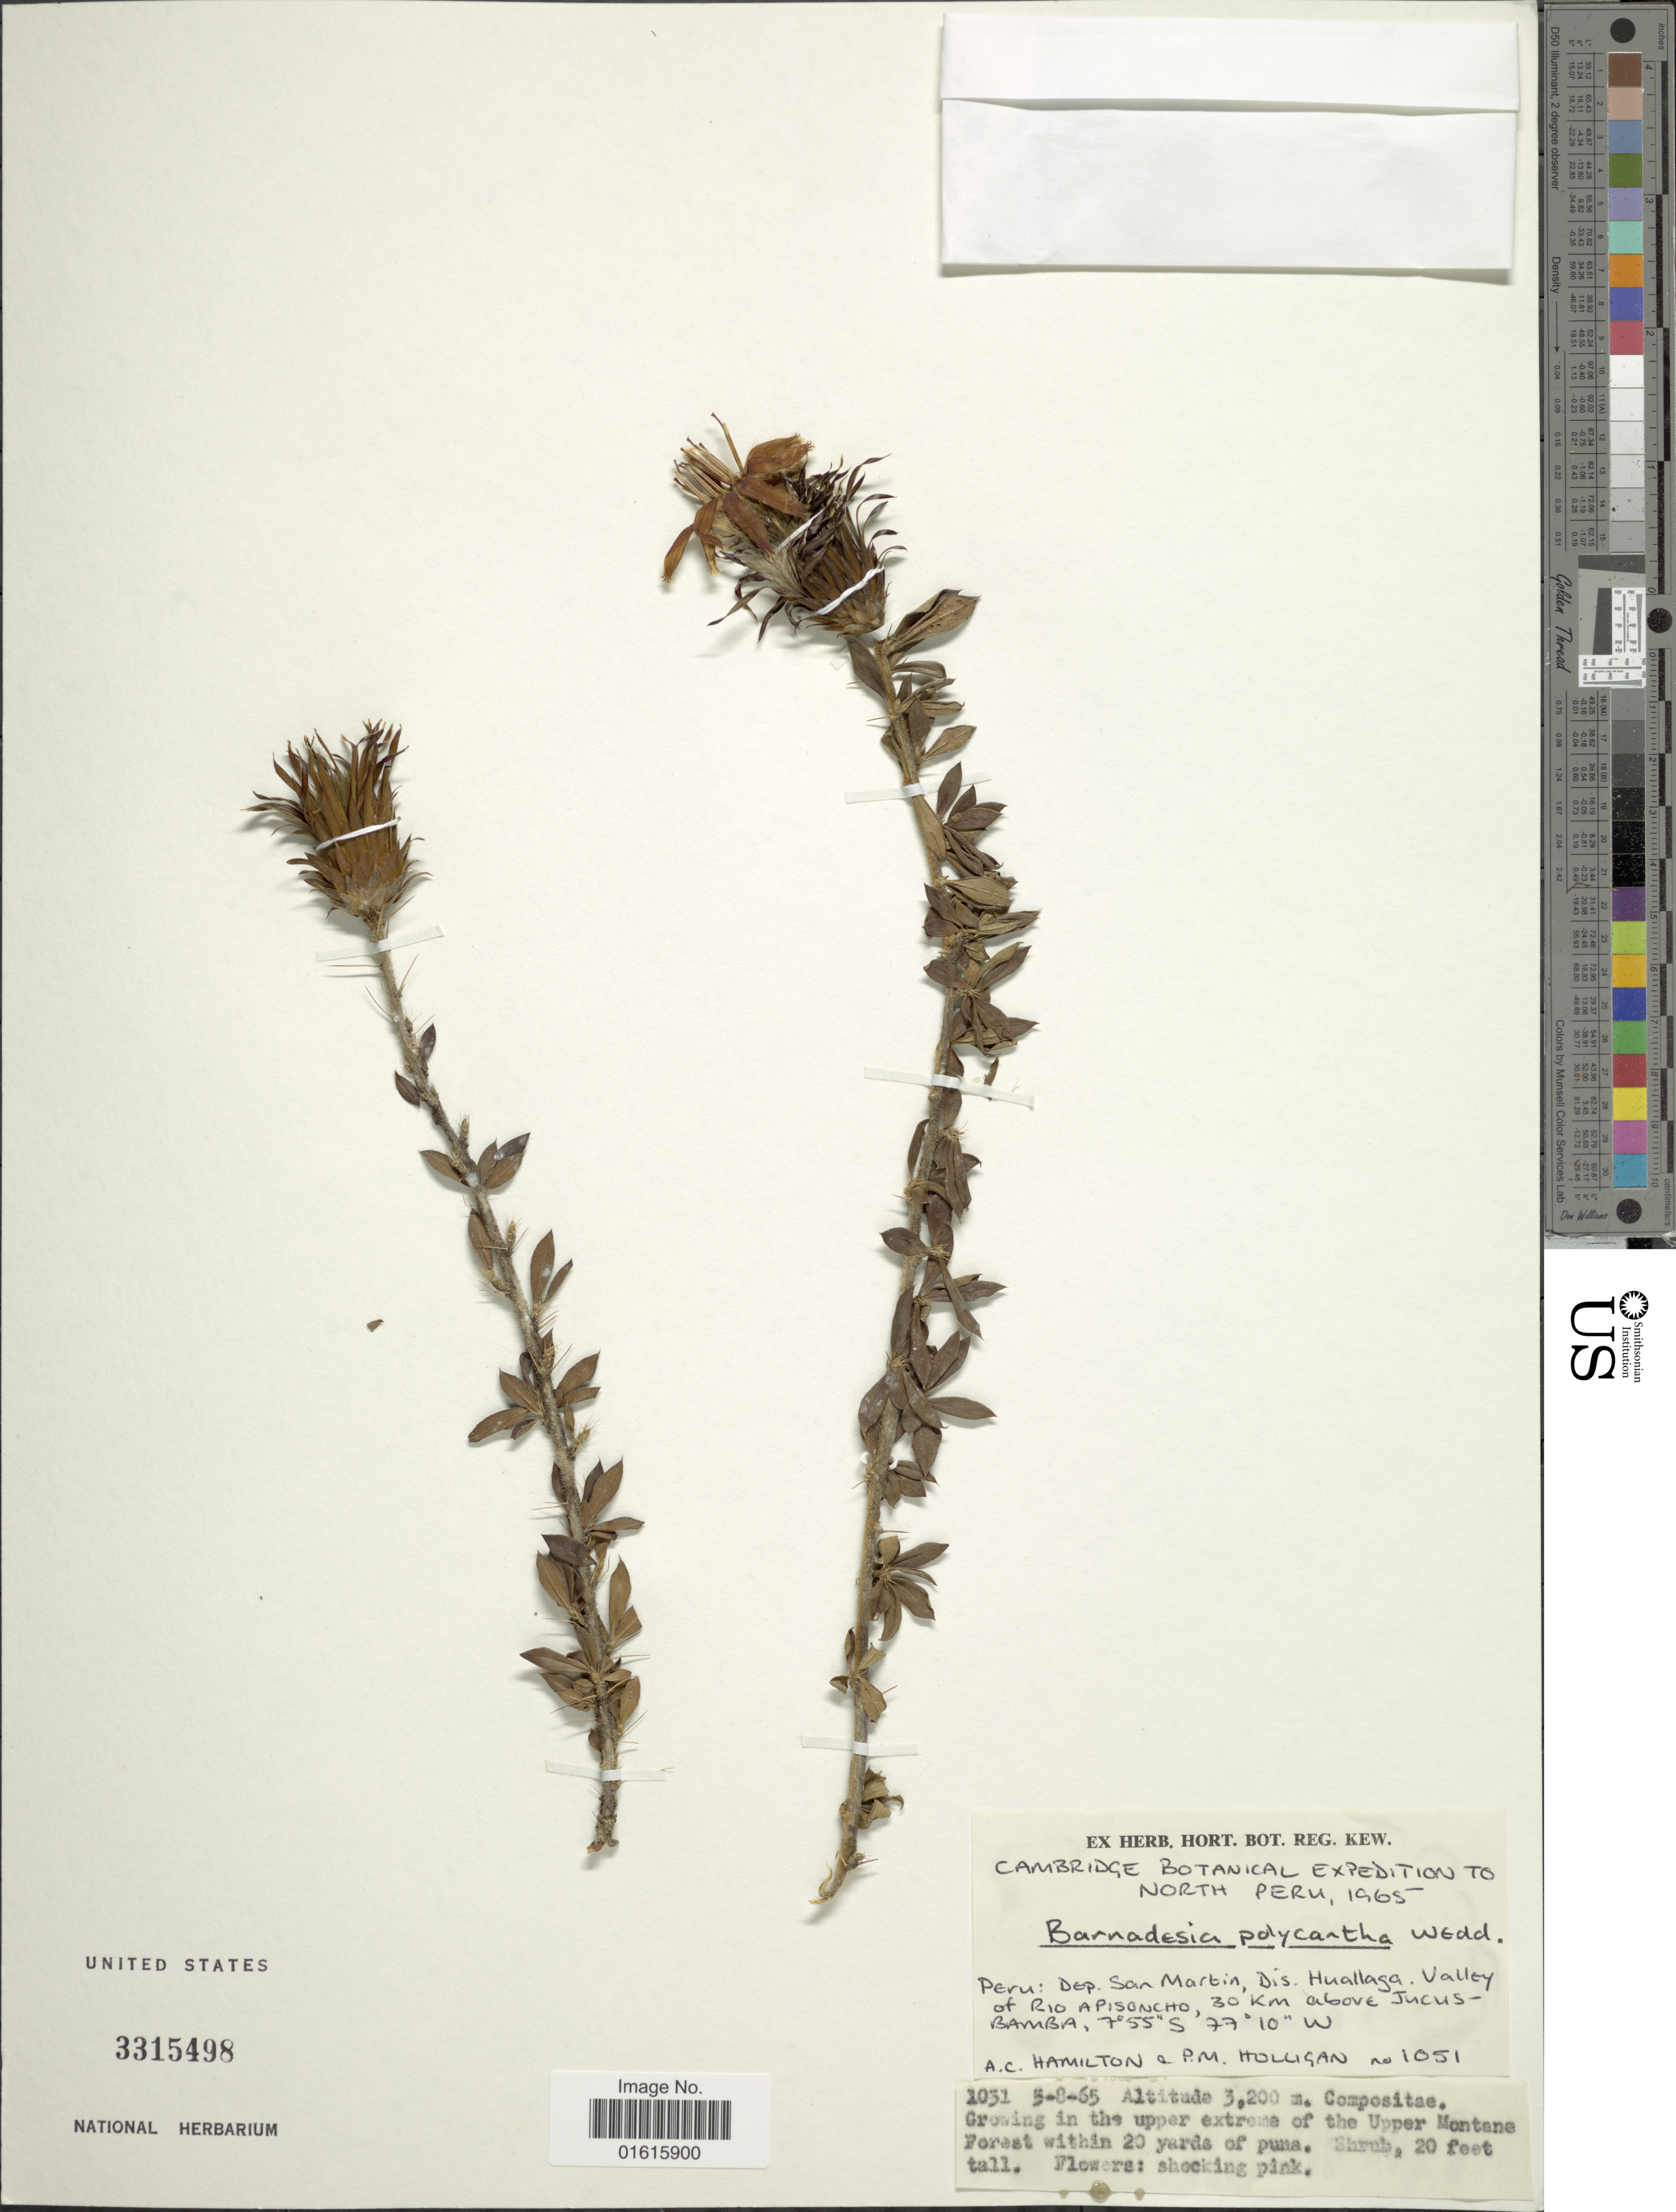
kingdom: Plantae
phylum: Tracheophyta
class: Magnoliopsida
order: Asterales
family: Asteraceae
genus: Barnadesia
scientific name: Barnadesia polyacantha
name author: Wedd.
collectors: A. Hamilton & P. Holligan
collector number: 1051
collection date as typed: Transcribed d/m/y: 5/8/65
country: Peru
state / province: San Martín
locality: Dis. Huallaga. Valley of Rio Apisoncho, 30 km above Jucusbamba, grwoing in the upper extreme of the Upper Montane Forest within 20 yards of puna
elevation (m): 3200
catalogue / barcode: US 3315498